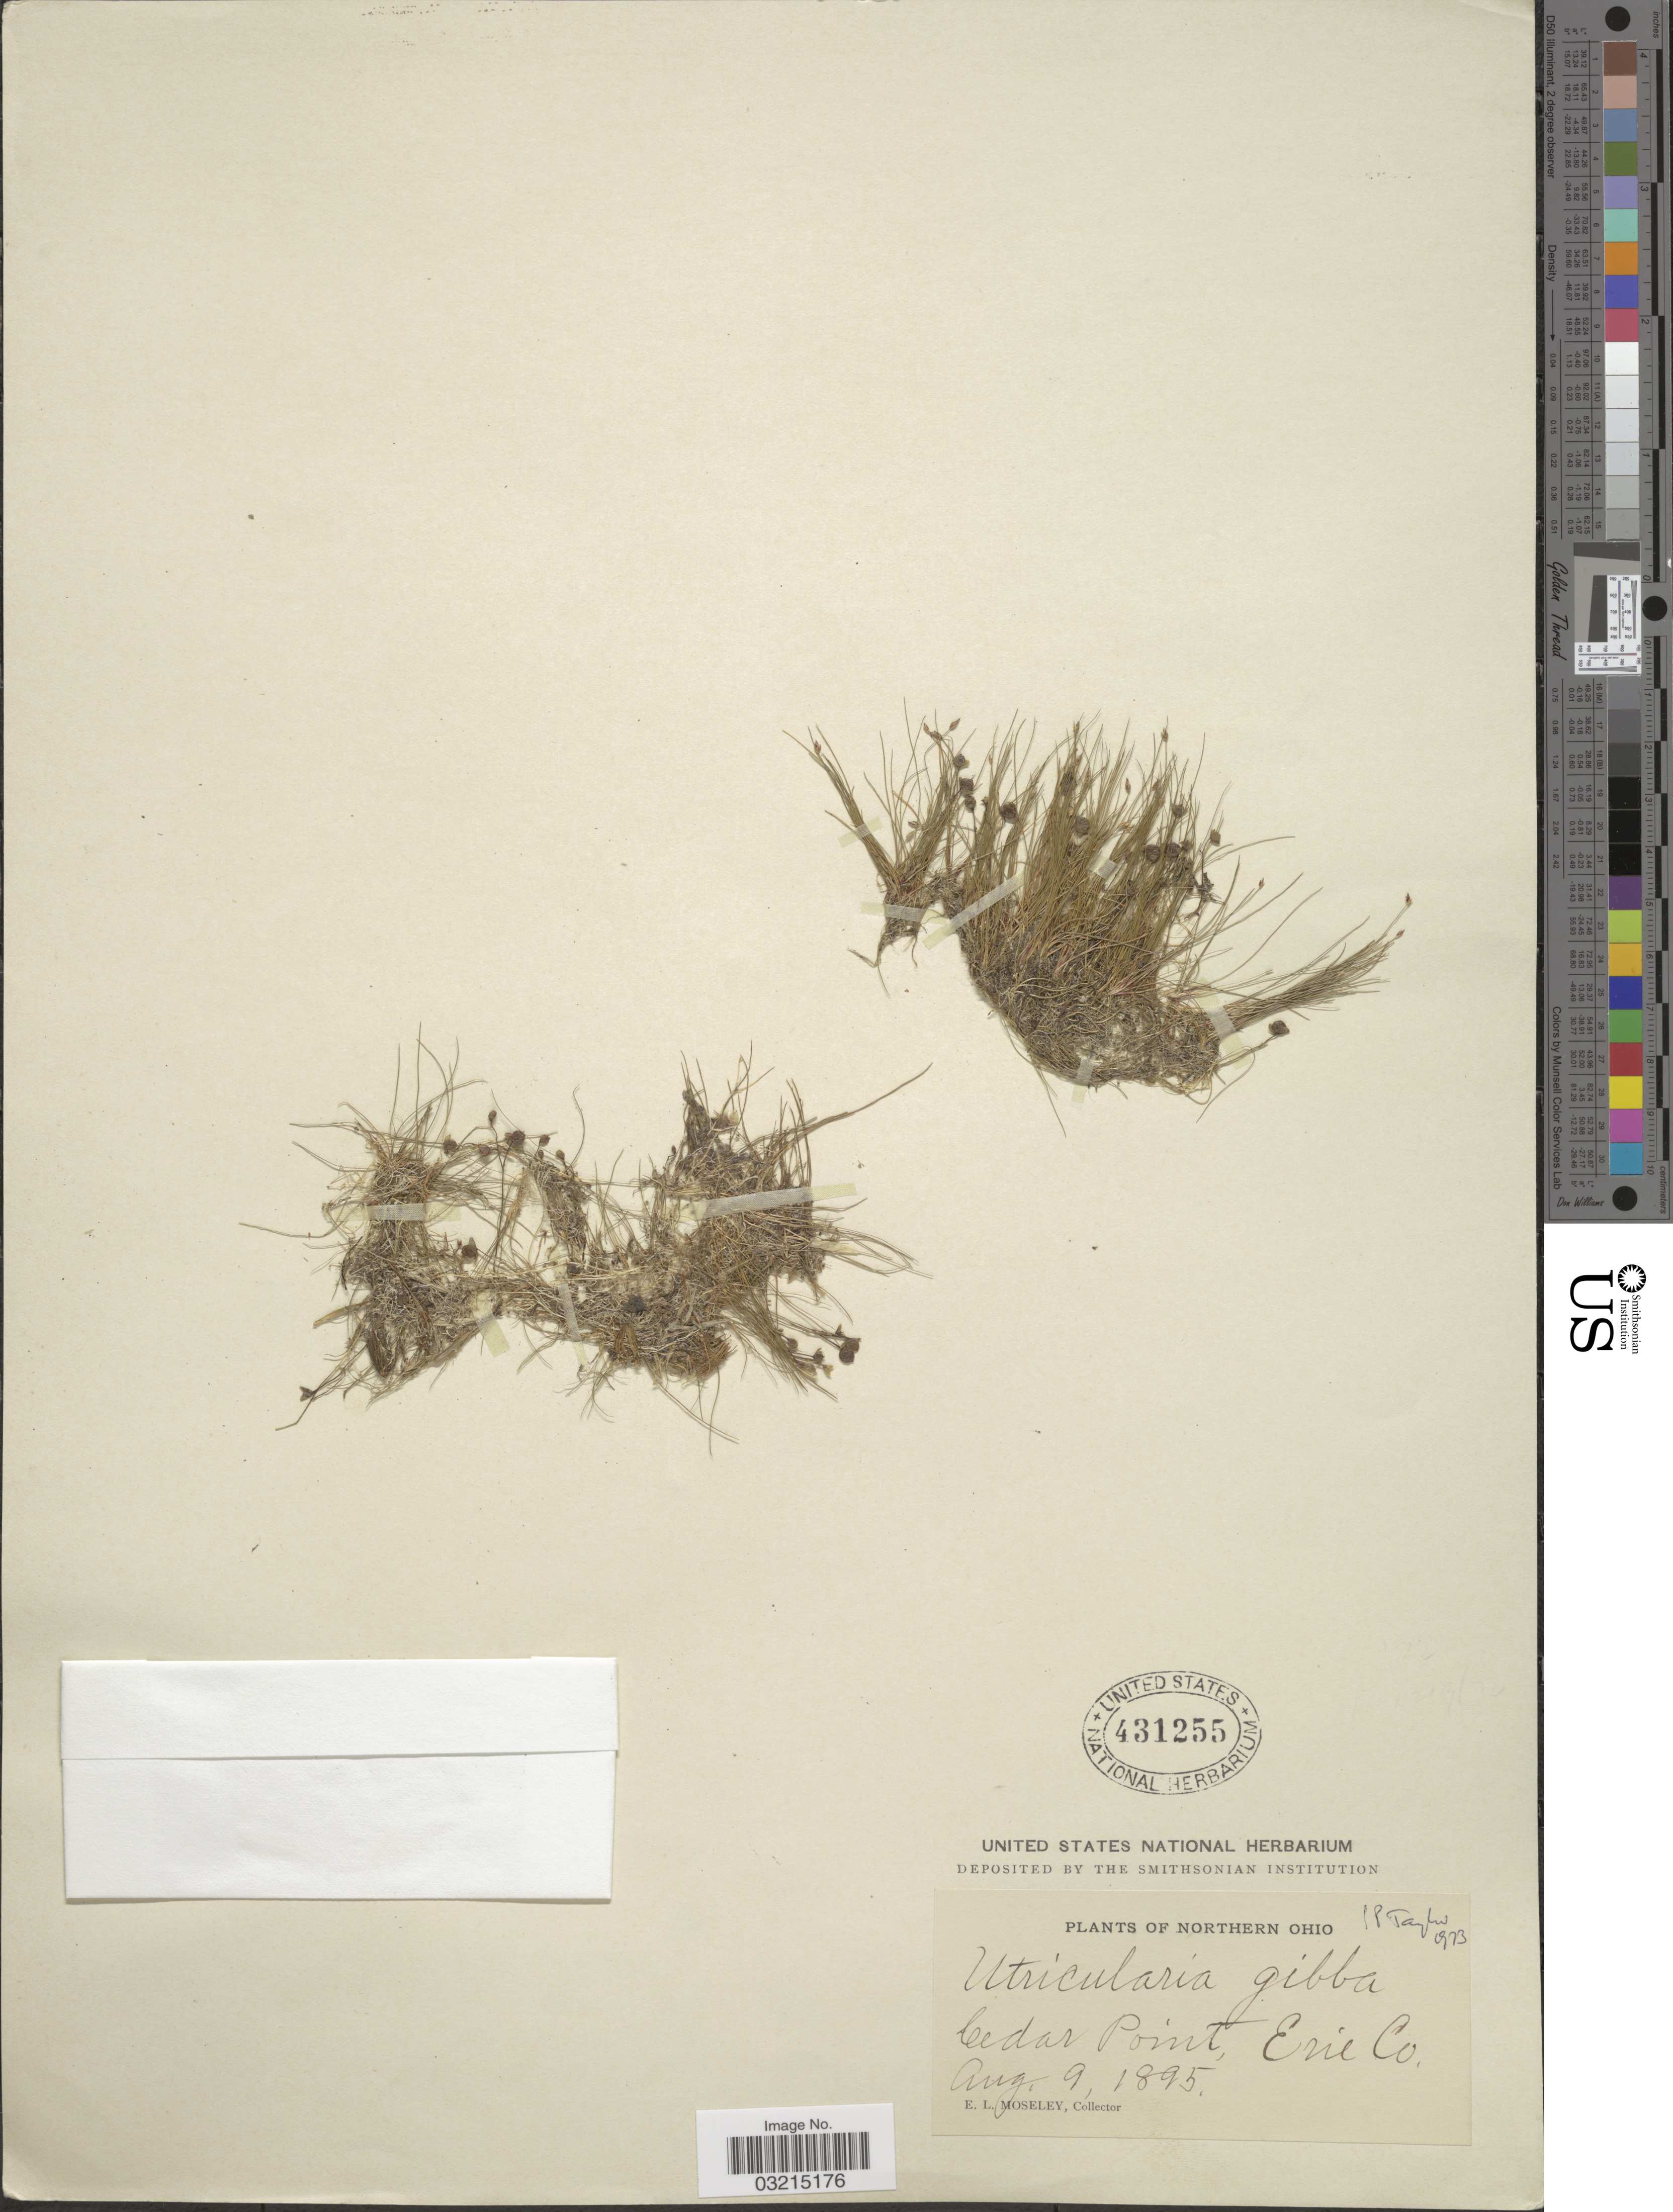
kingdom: Plantae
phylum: Tracheophyta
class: Magnoliopsida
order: Lamiales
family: Lentibulariaceae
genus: Utricularia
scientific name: Utricularia gibba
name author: L.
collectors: E. Moseley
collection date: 1895-08-09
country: United States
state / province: Ohio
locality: Northern Ohio. Cedar Point, Erie Co.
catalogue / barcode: US 431255